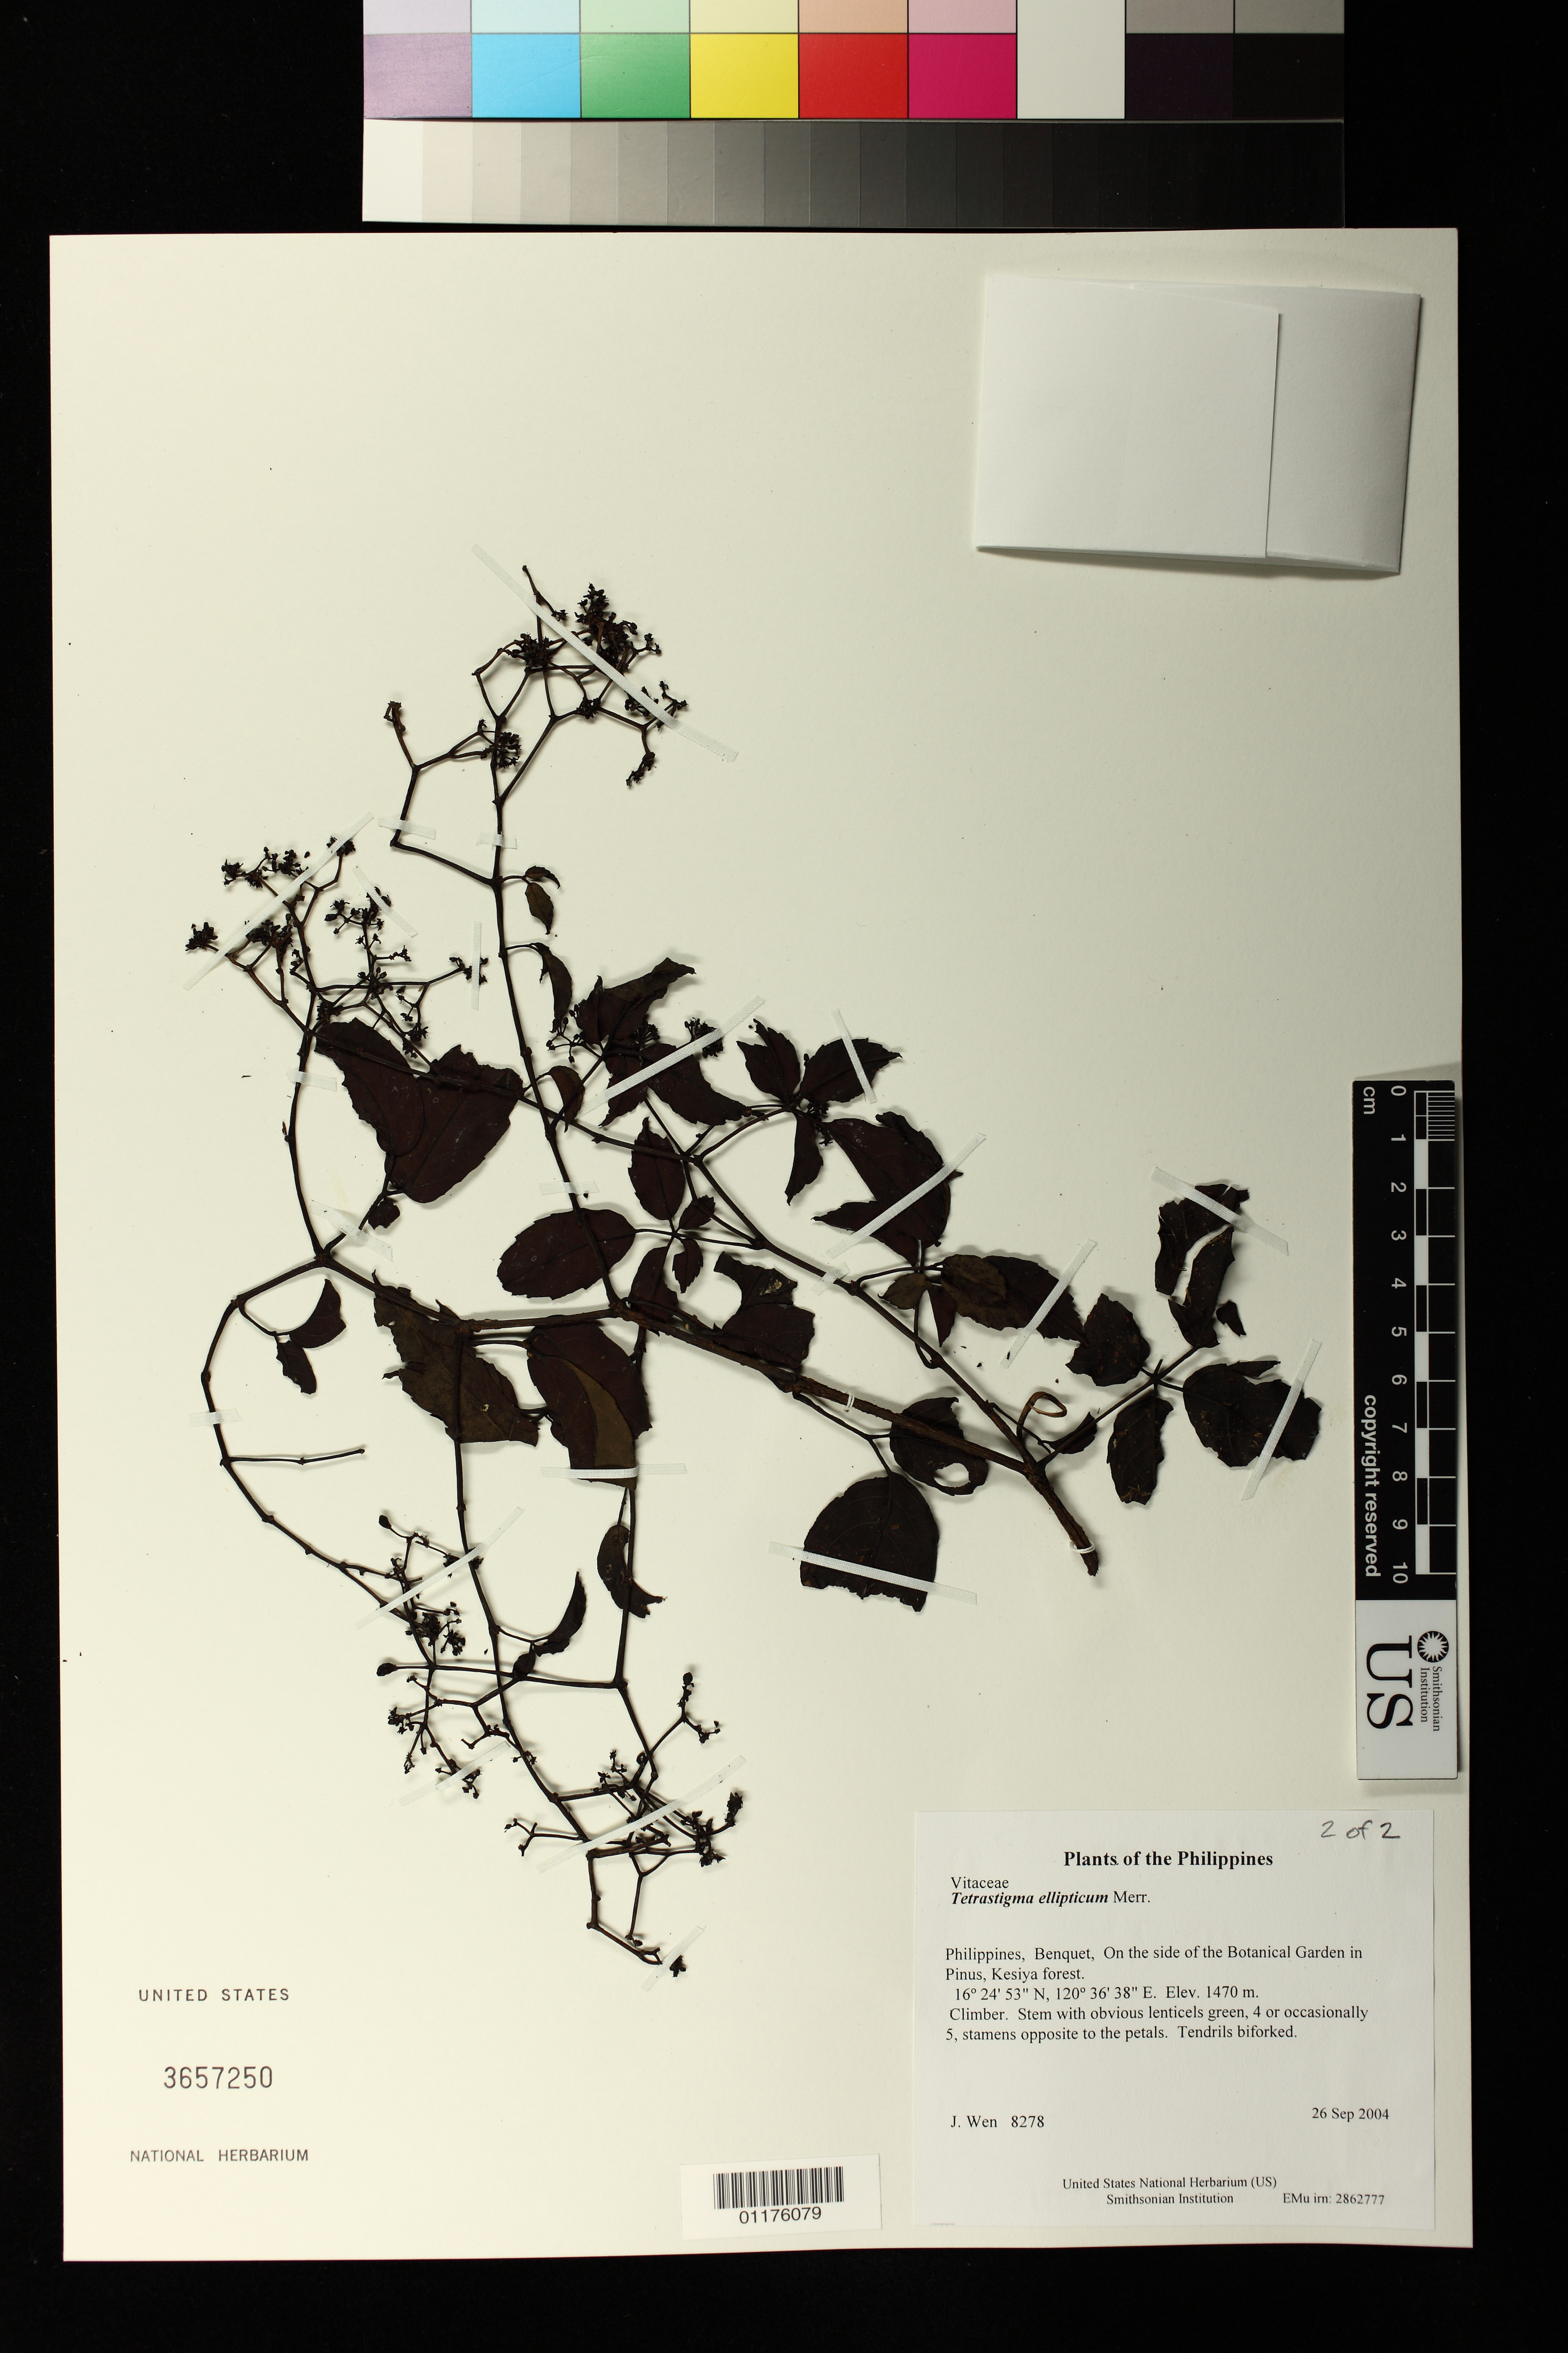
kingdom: Plantae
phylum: Tracheophyta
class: Magnoliopsida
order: Vitales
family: Vitaceae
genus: Tetrastigma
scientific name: Tetrastigma ellipticum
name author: Merr.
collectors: J. Wen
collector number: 8278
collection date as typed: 26 Sep 2004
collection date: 2004-09-26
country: Philippines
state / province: Cordillera (Administrative Region)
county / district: Benguet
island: Luzon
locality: On the side of the Botanical Garden in Pinus, Kesiya forest.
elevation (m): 1470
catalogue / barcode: US 3657250